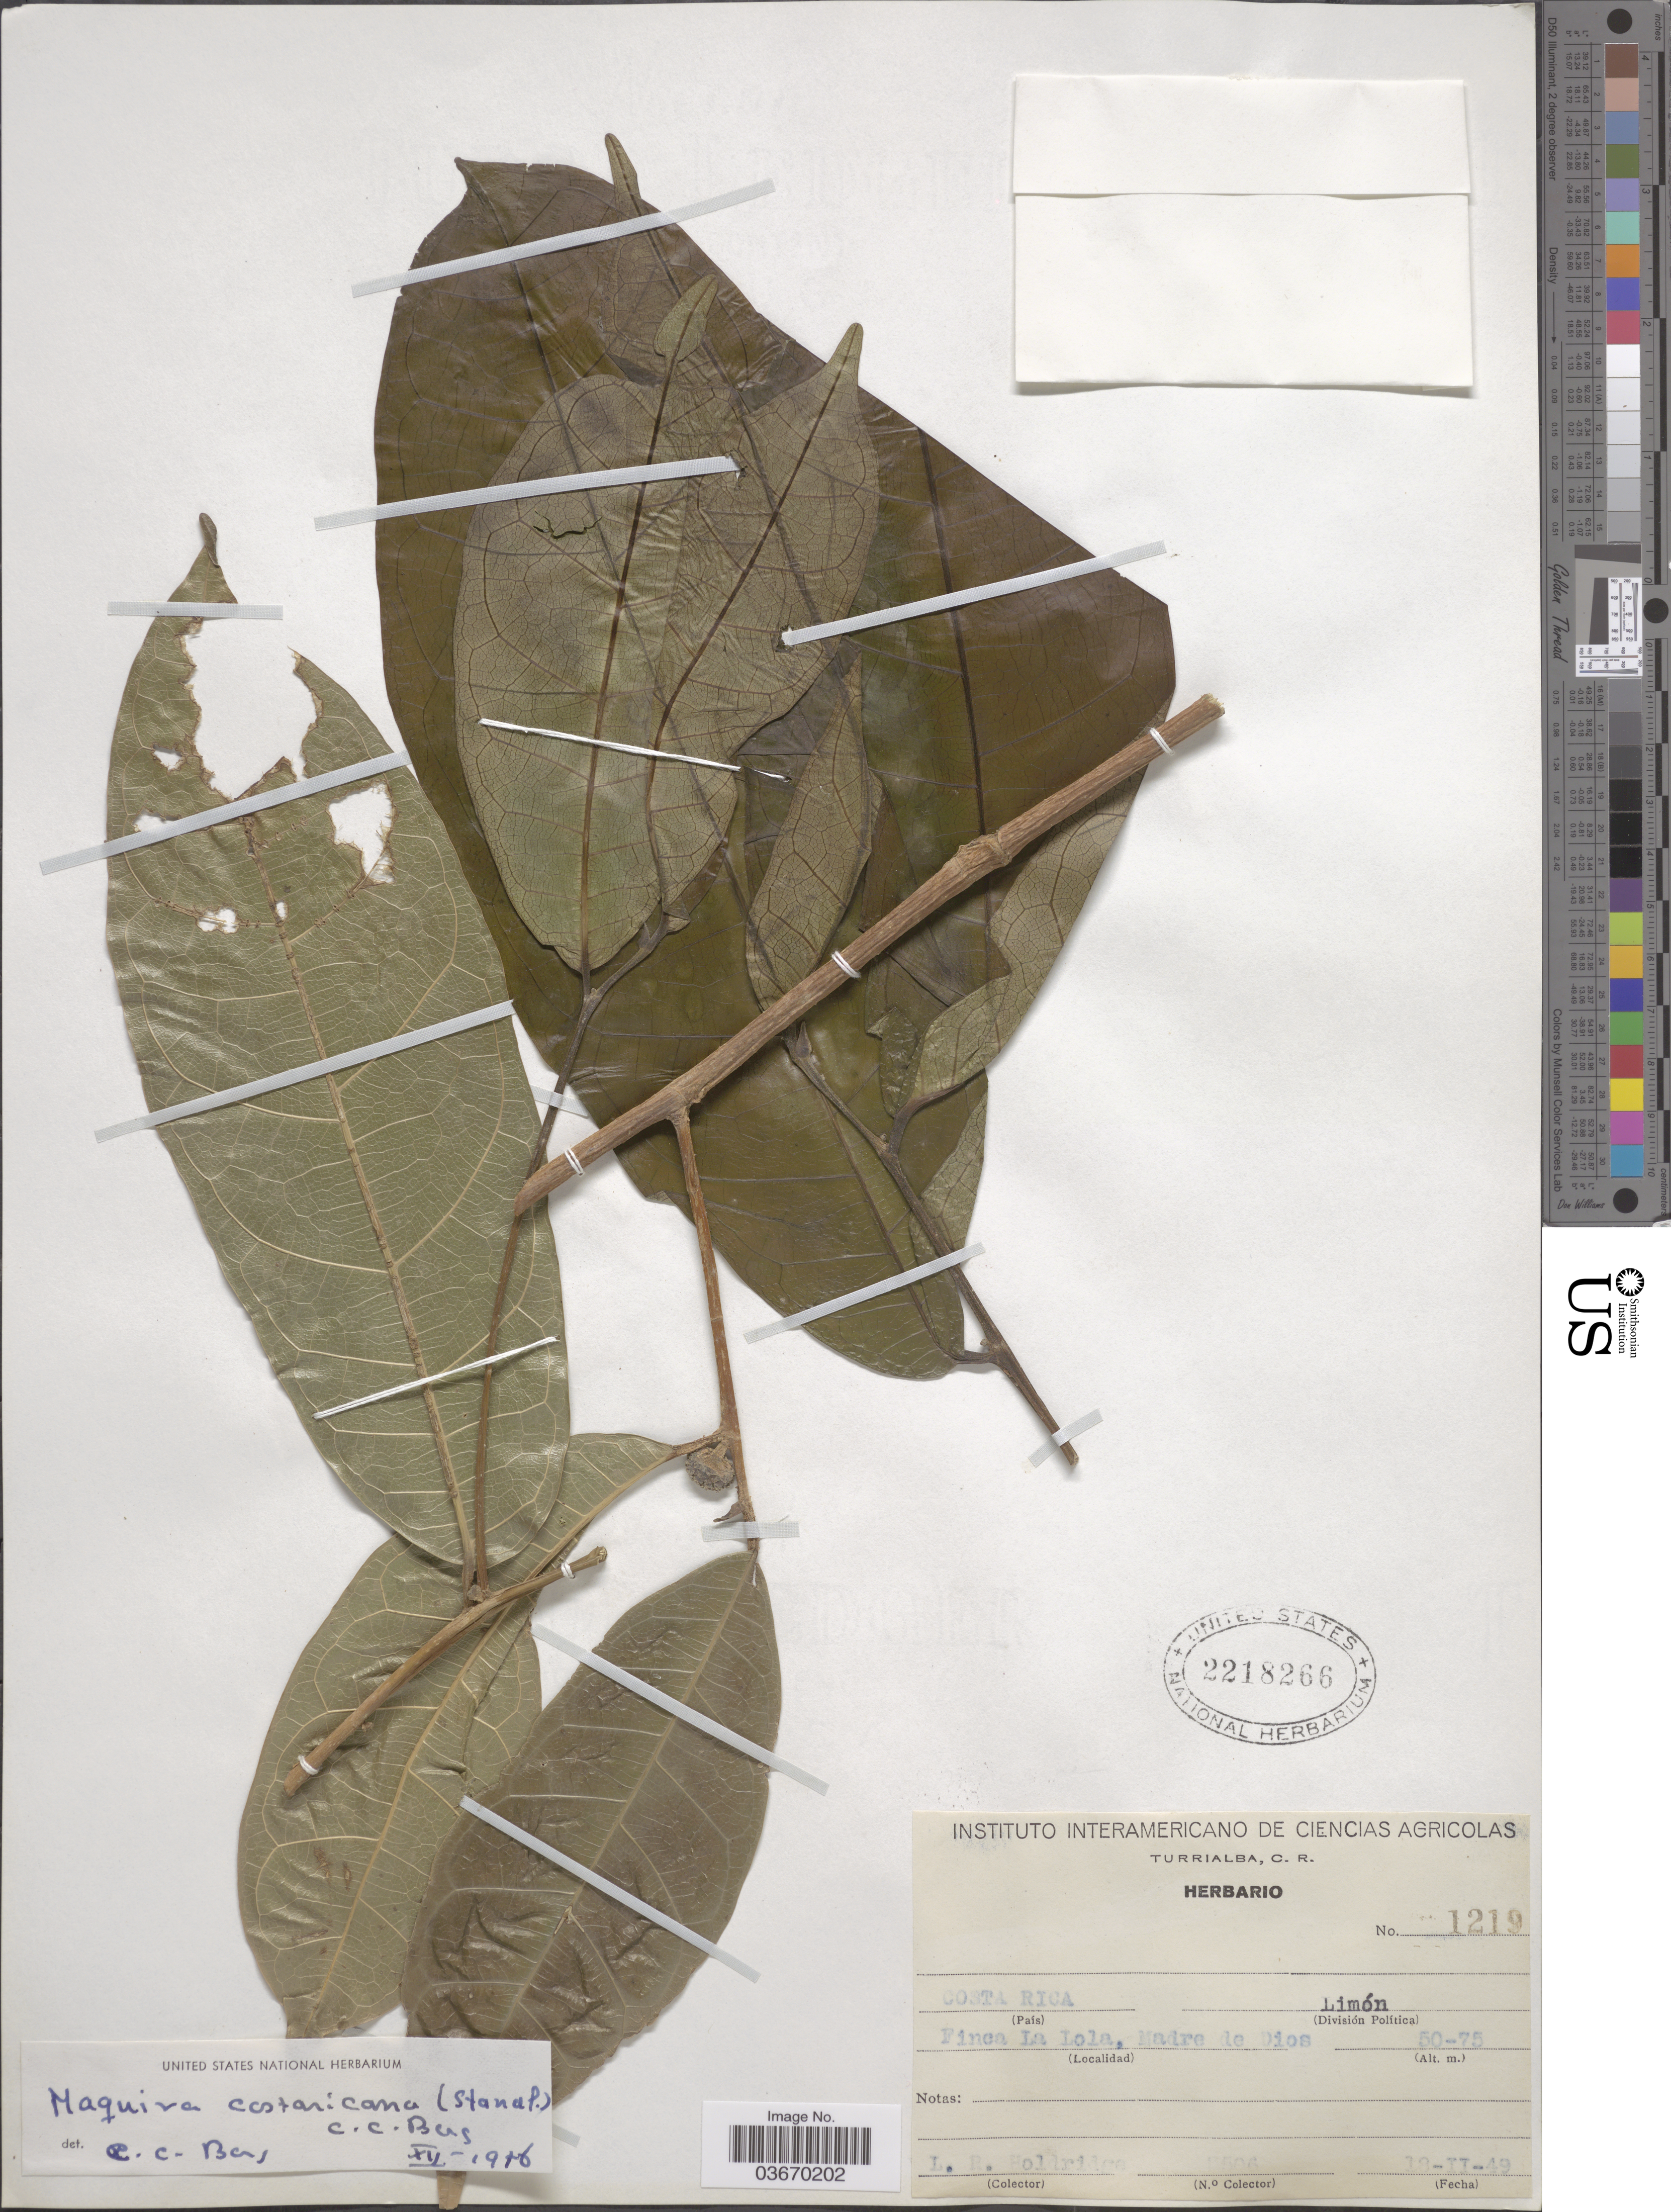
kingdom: Plantae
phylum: Tracheophyta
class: Magnoliopsida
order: Rosales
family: Moraceae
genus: Maquira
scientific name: Maquira costaricana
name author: (Standl.) C.C. Berg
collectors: L. Holdridge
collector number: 5506*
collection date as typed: Transcribed d/m/y: 18/2/49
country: Costa Rica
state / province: Limón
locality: Finca La Lola, Madre de Dios.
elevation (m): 50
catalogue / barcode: US 2218266